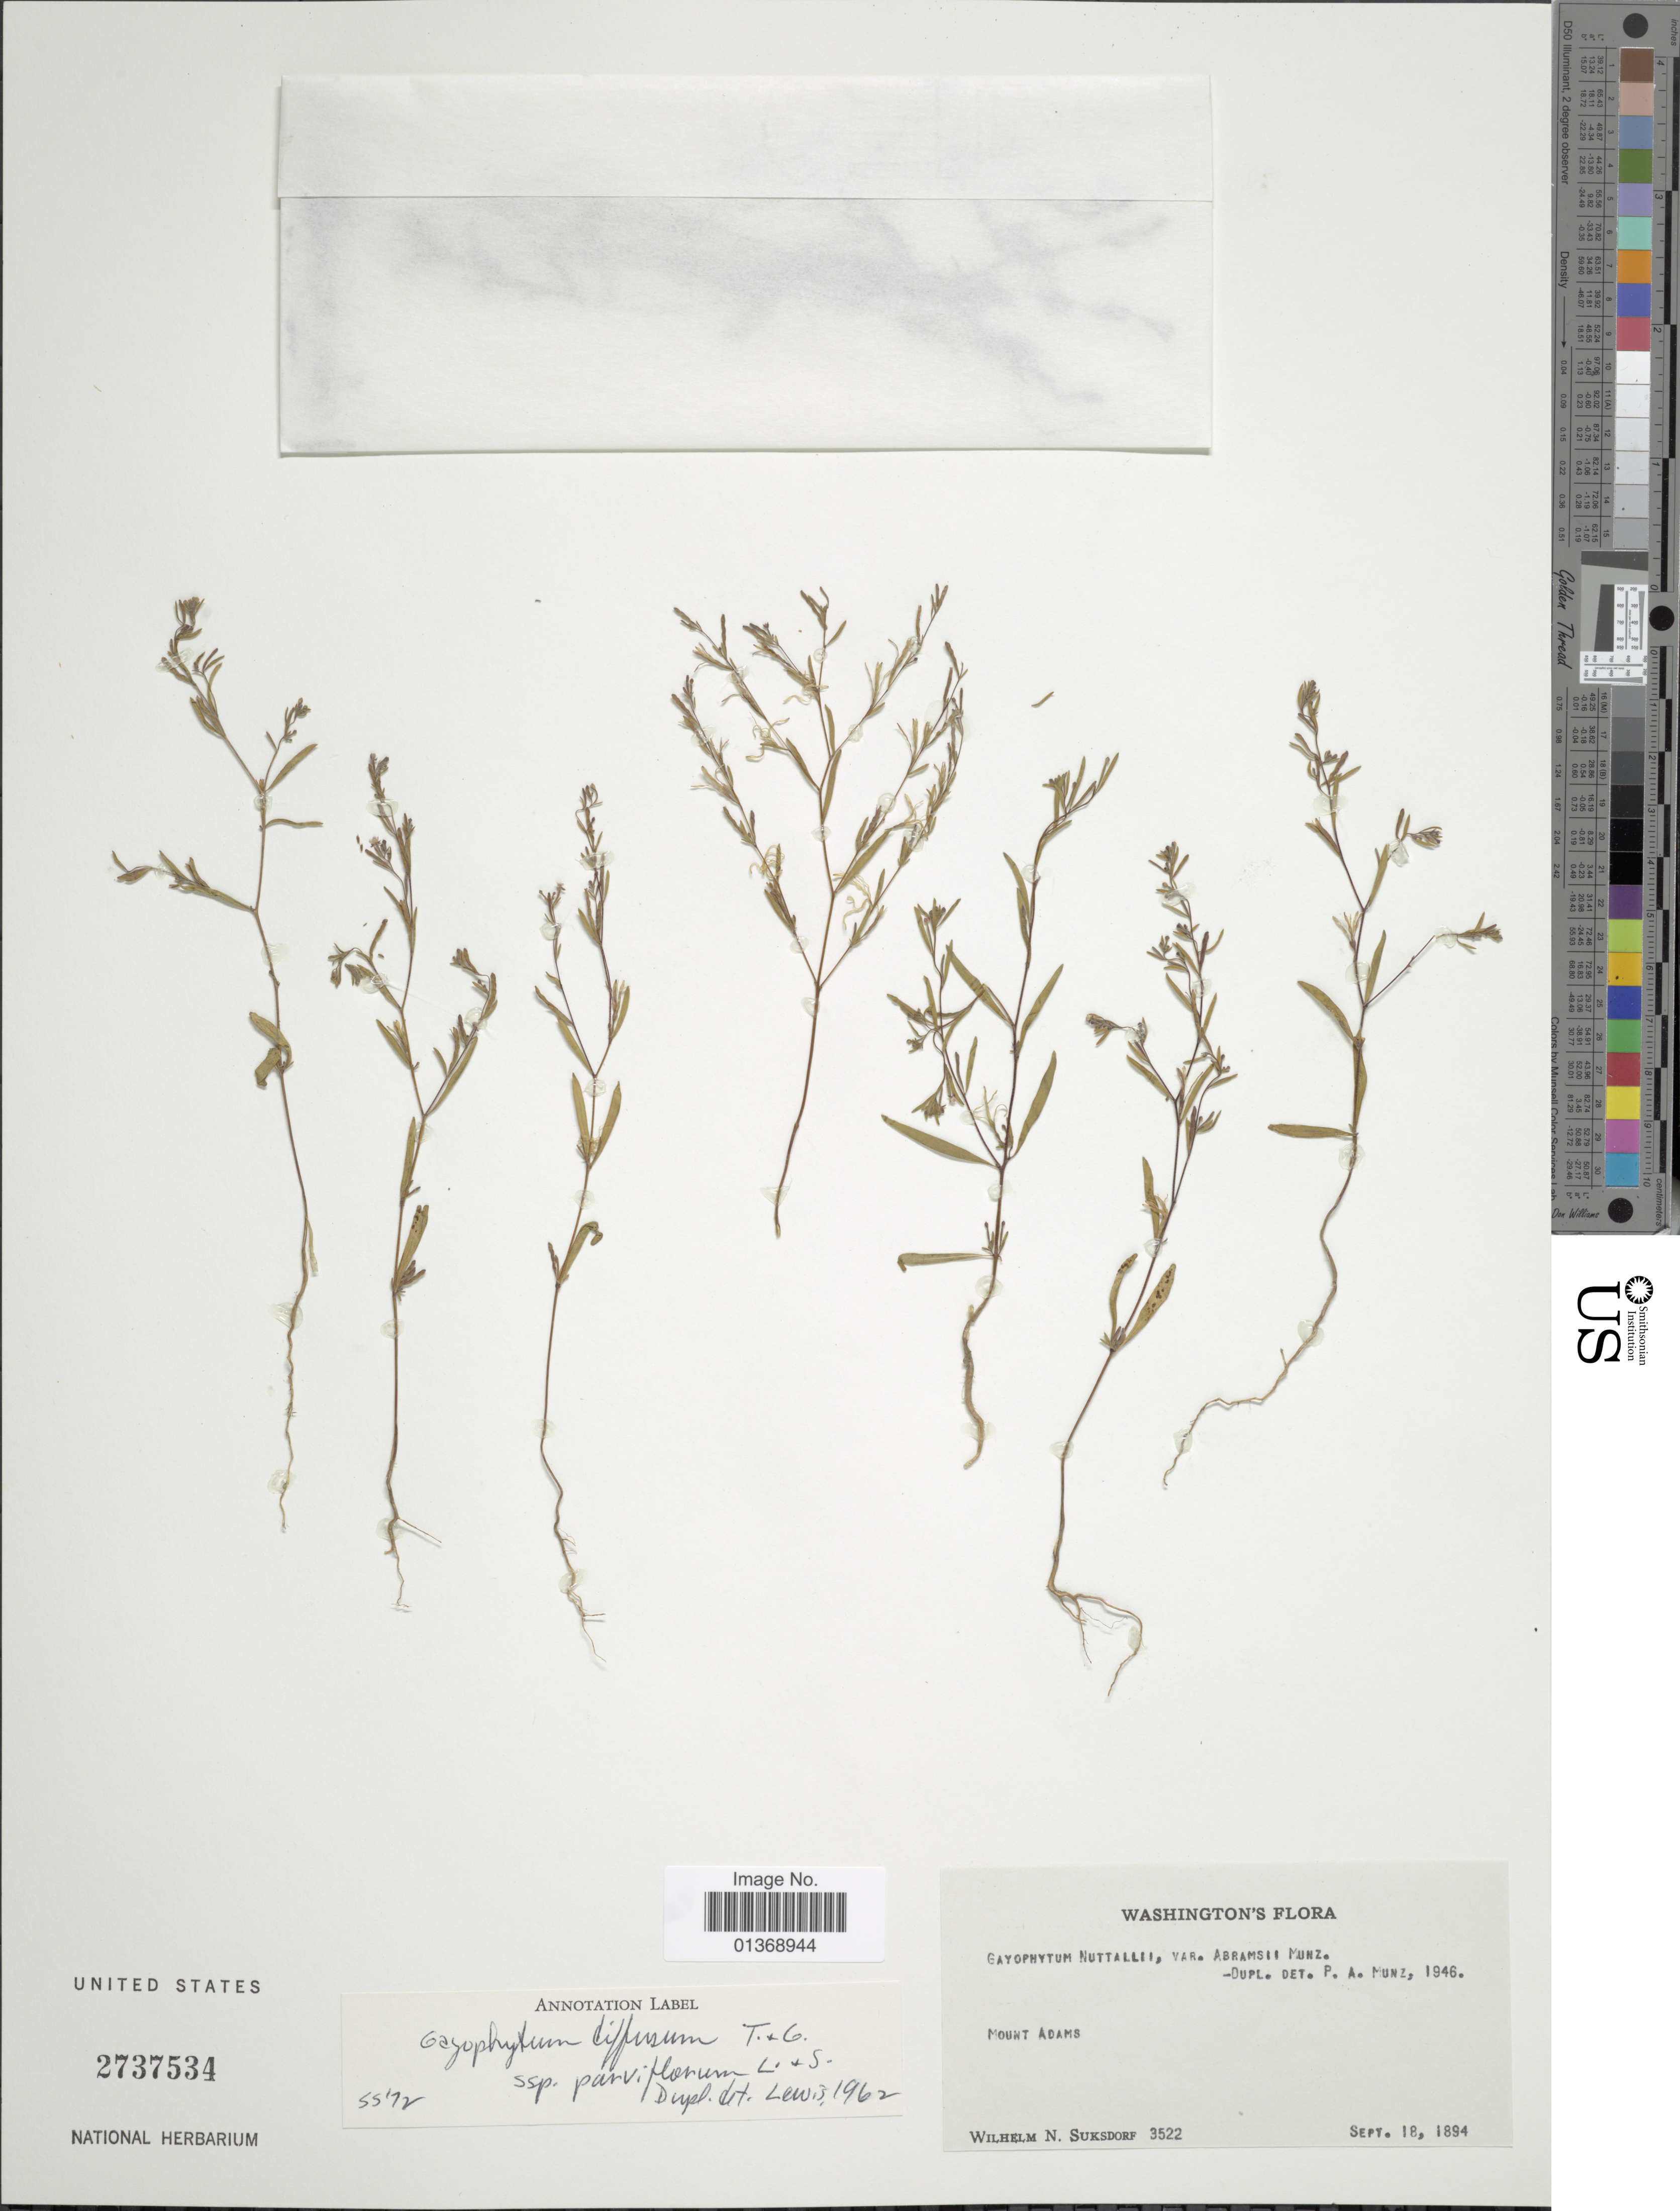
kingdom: Plantae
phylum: Tracheophyta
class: Magnoliopsida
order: Myrtales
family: Onagraceae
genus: Gayophytum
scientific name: Gayophytum diffusum subsp. parviflorum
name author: F. H. Lewis & Szweyk.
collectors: W. N. Suksdorf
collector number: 3522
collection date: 1894-09-18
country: United States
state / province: Washington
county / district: Yakima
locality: Mount Adams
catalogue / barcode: US 2737534